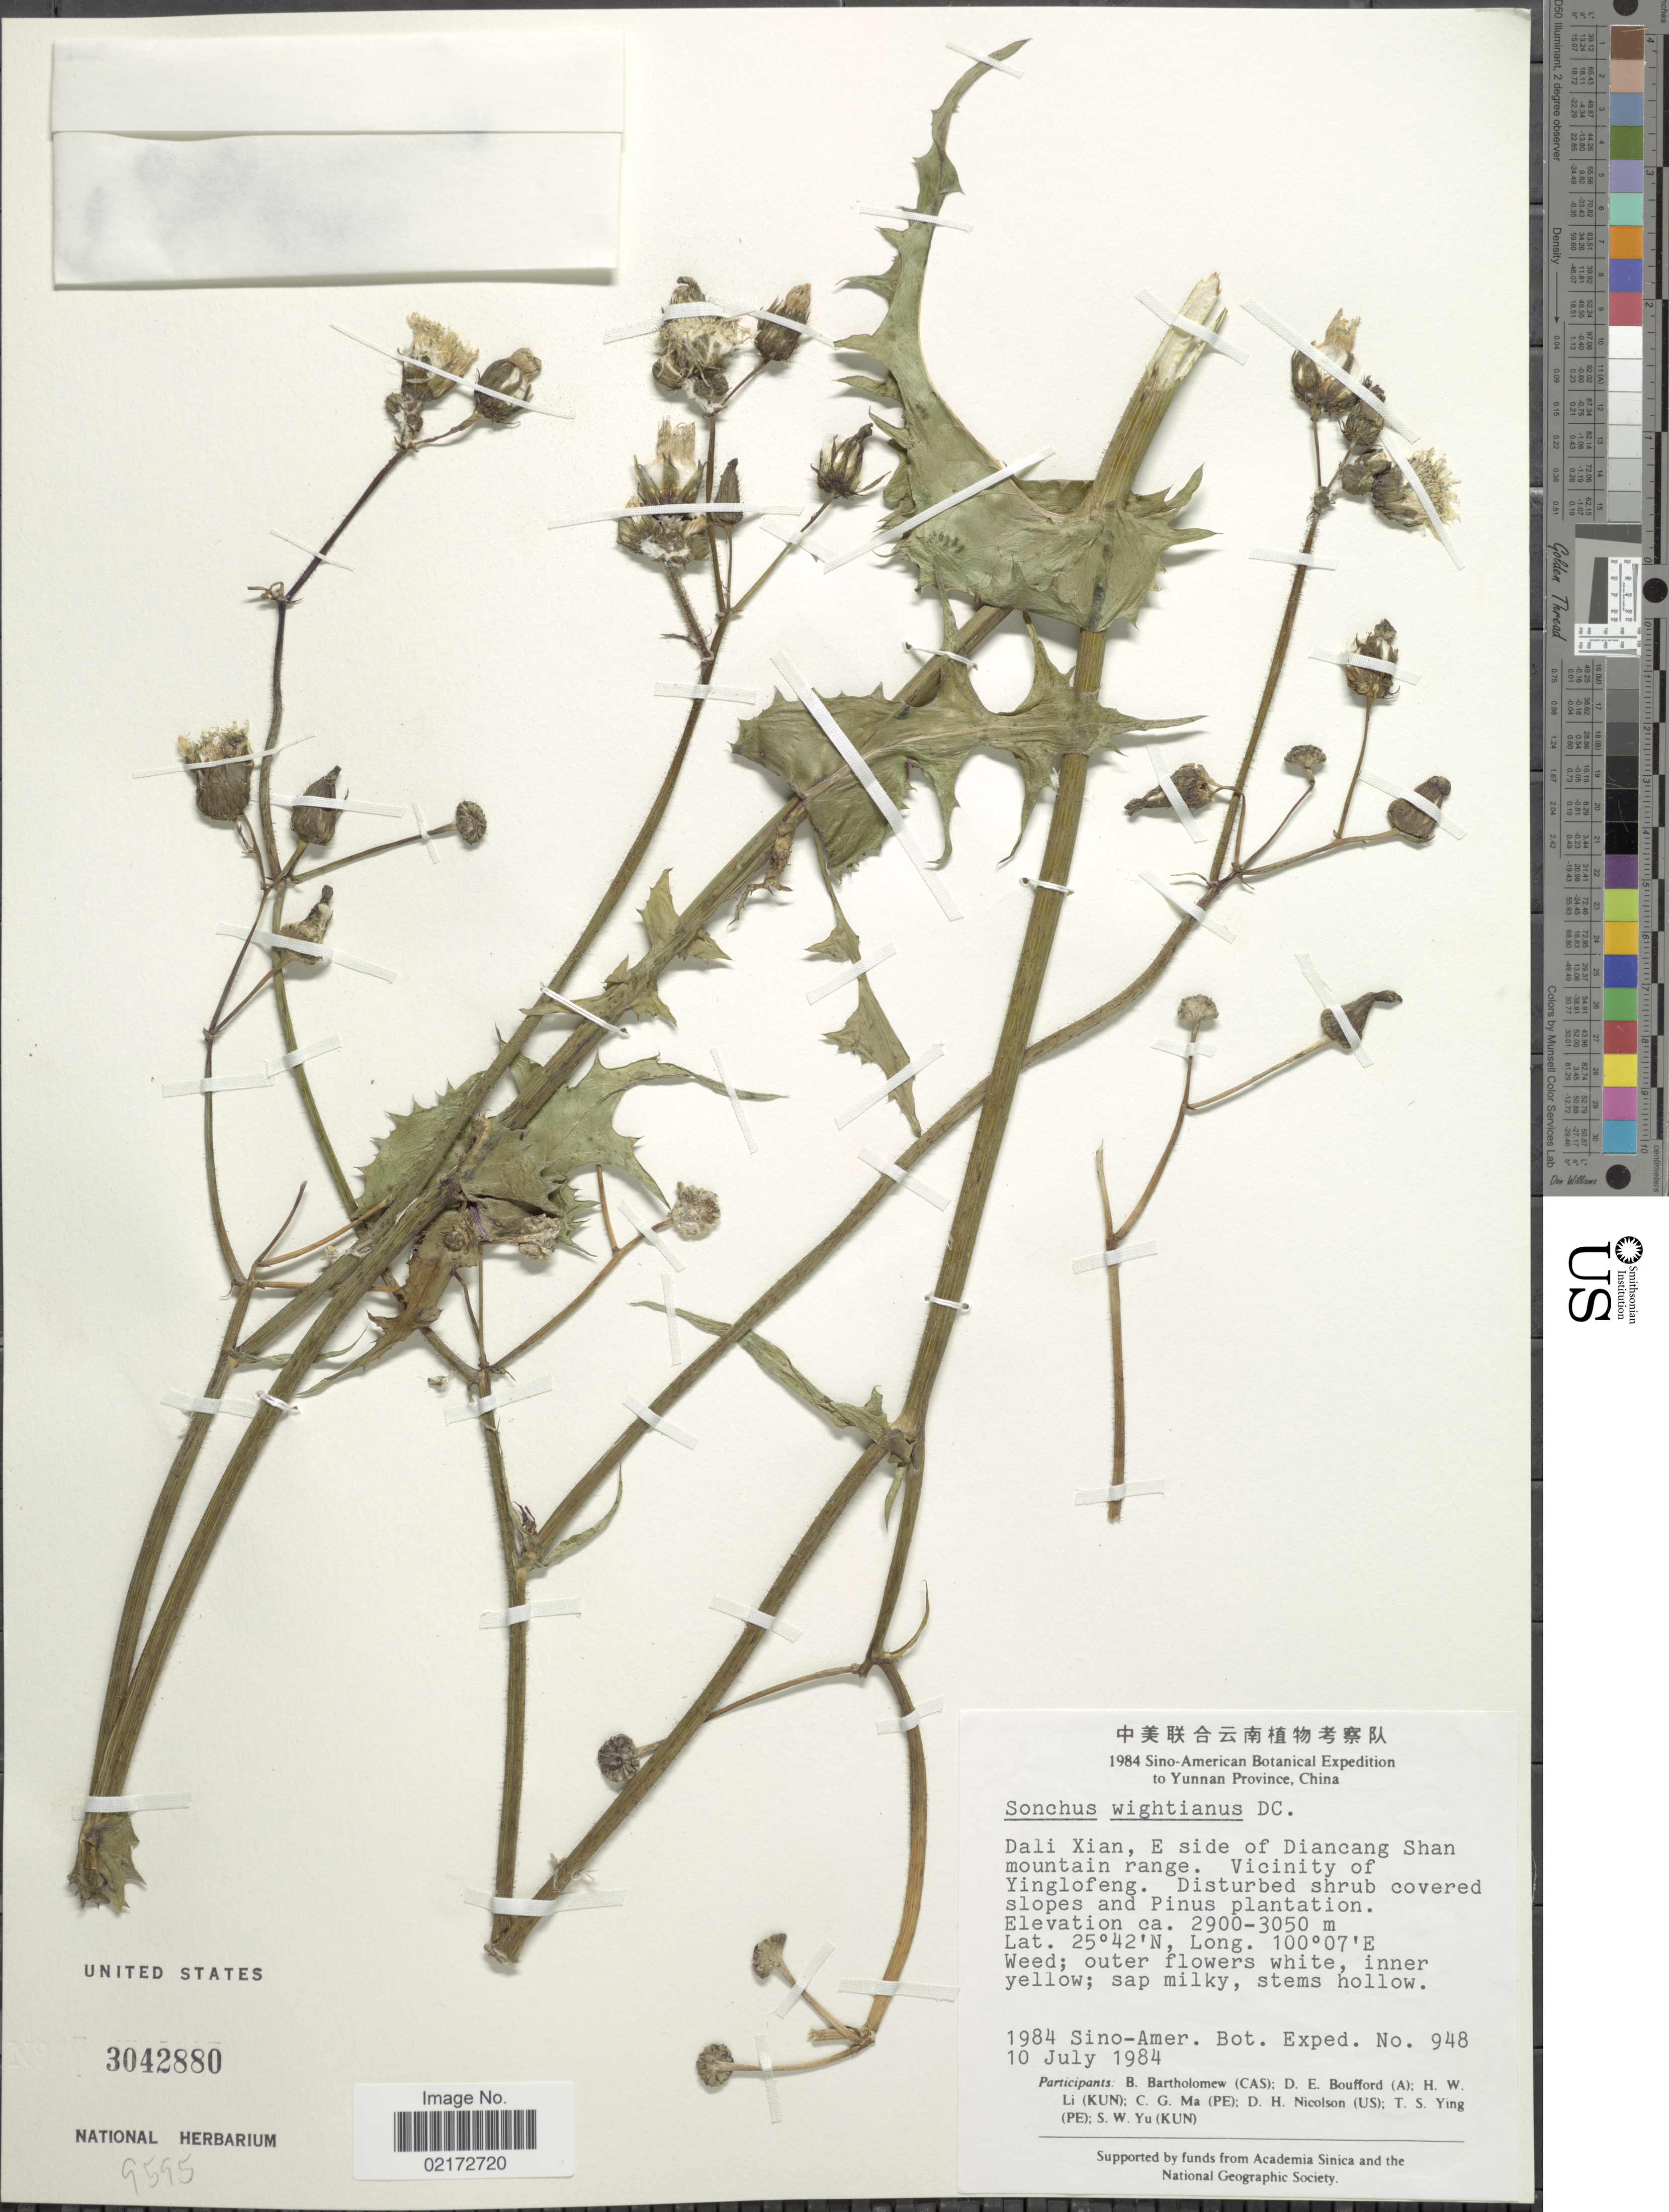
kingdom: Plantae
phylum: Tracheophyta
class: Magnoliopsida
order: Asterales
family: Asteraceae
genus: Sonchus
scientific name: Sonchus wightianus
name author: DC.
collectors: Sino-Amer. Bot. Exped. 1984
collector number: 948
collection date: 1984-07-10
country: China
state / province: Yunnan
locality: Yunnan Province. Dali Xian, E side of Diancang Shan mountain range. Vicinity of Yinglofeng.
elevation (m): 2900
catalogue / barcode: US 3042880